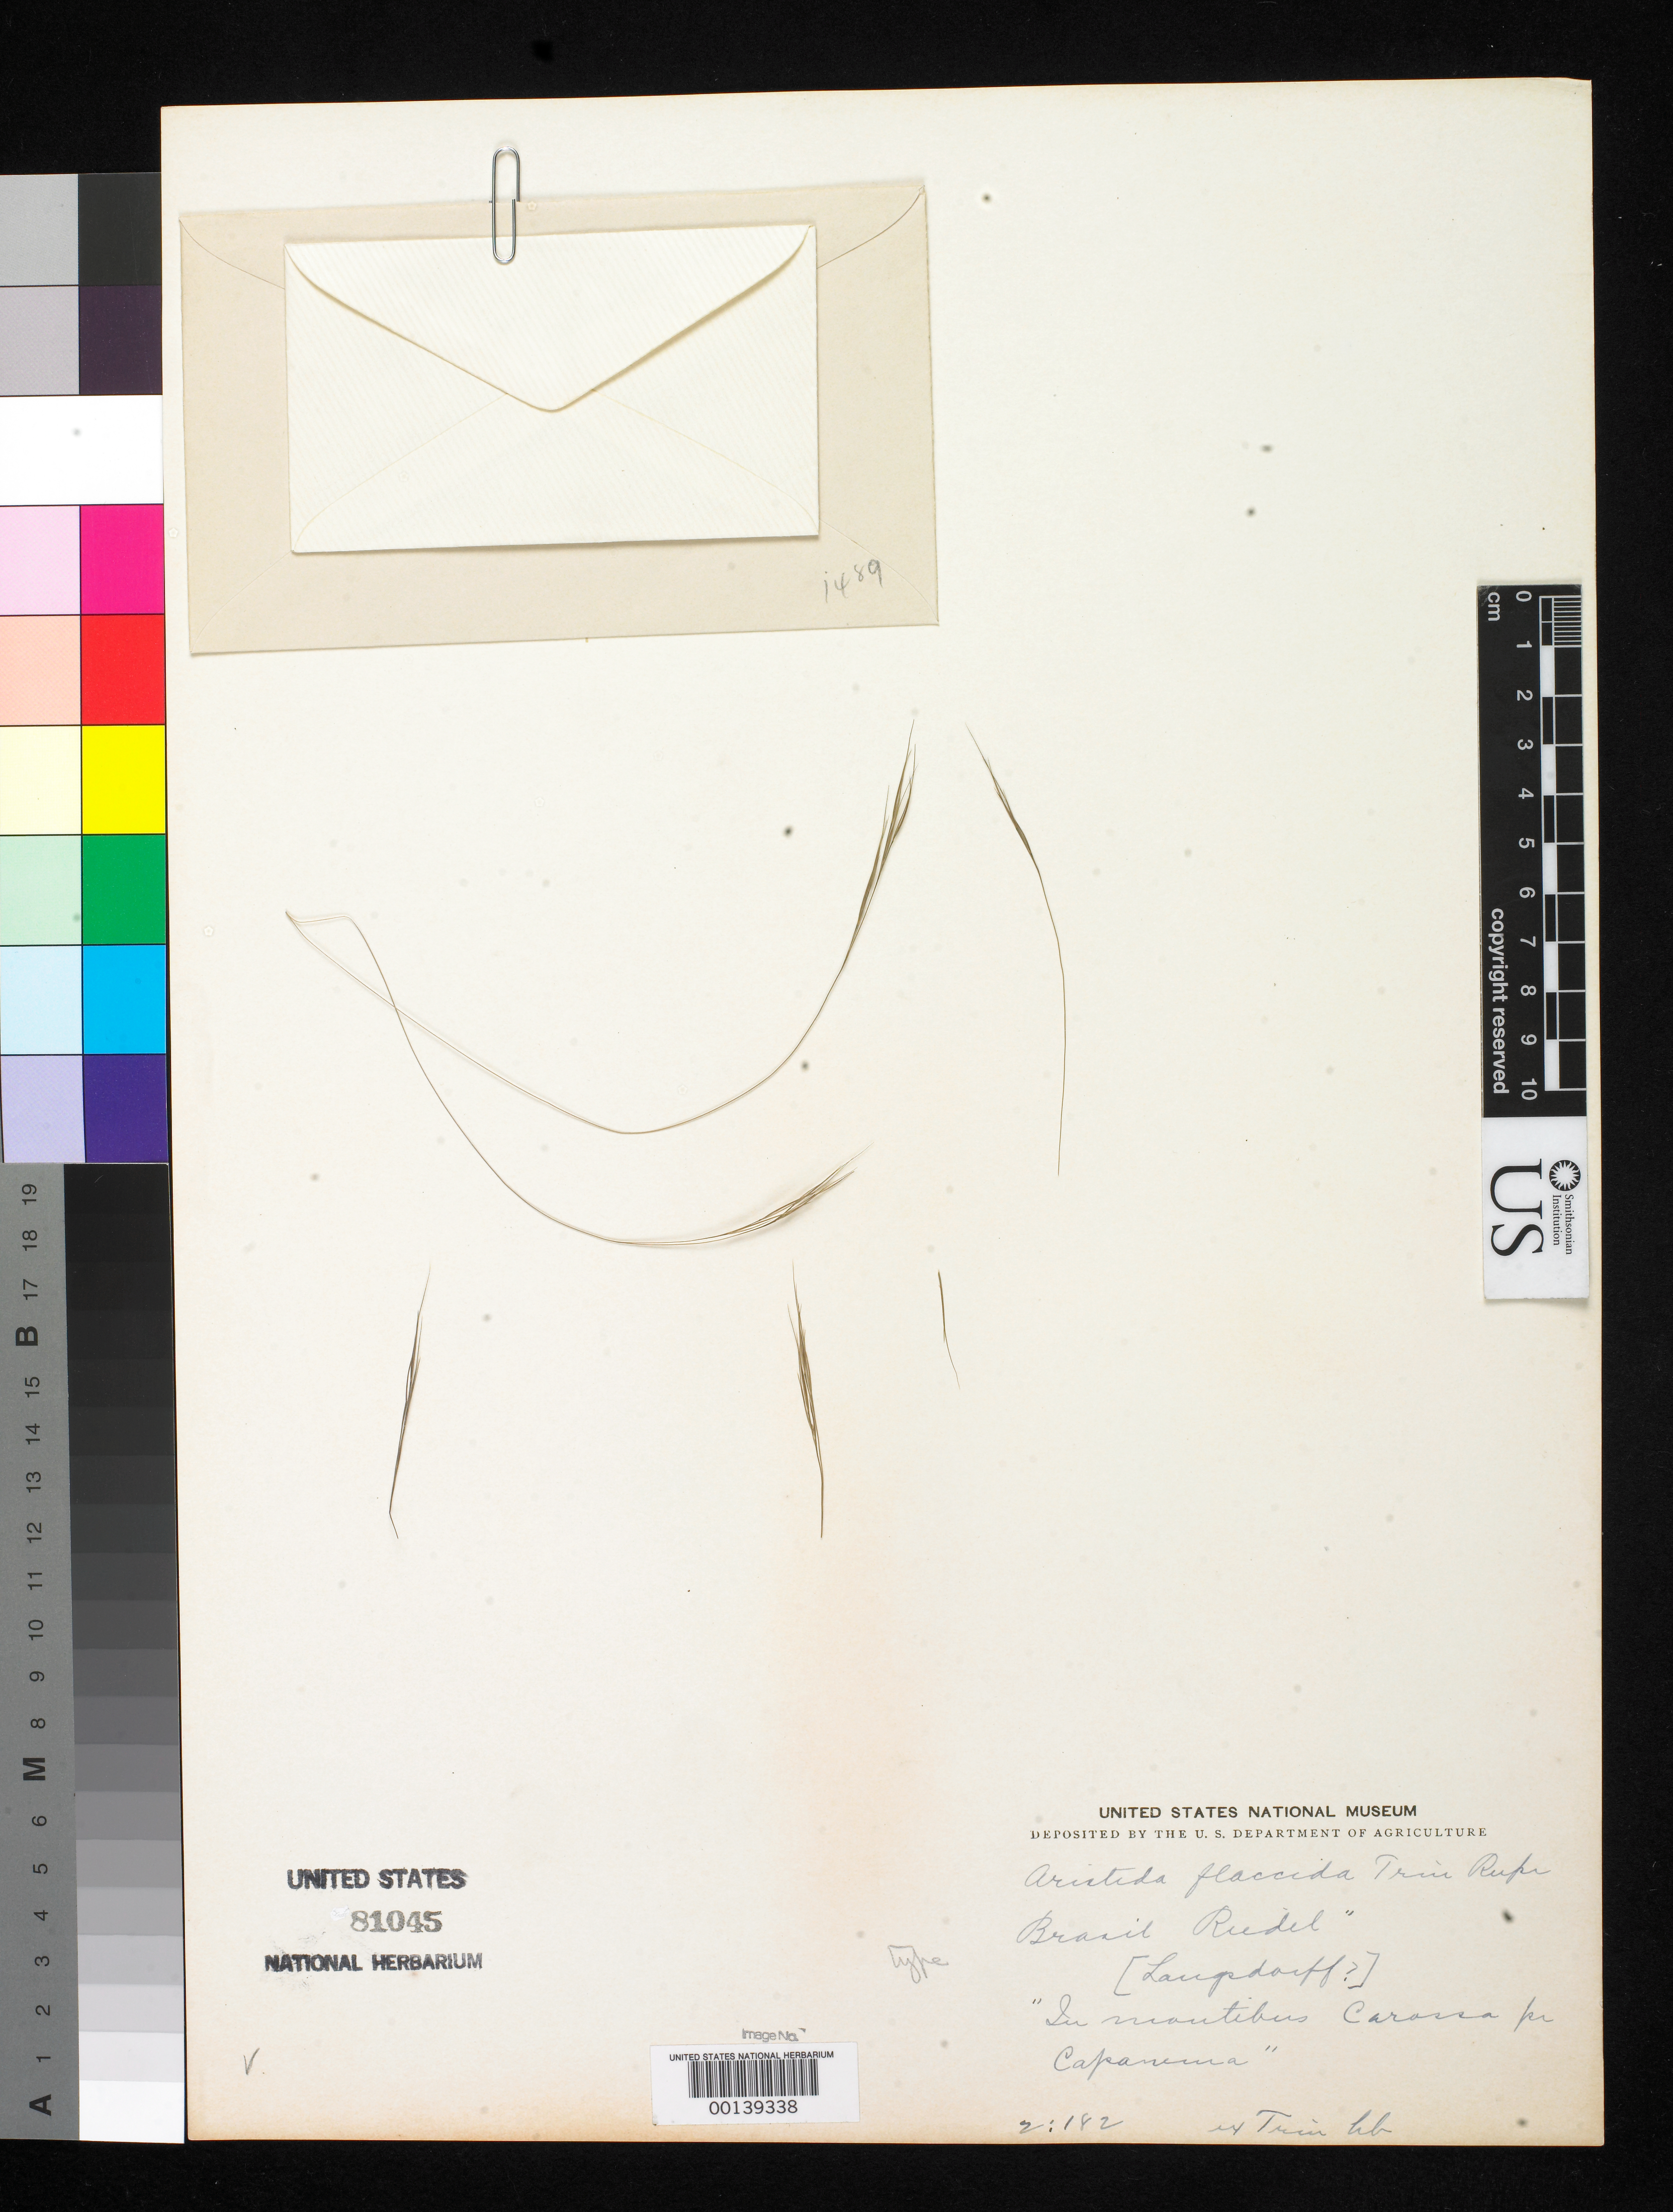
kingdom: Plantae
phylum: Tracheophyta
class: Liliopsida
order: Poales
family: Poaceae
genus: Aristida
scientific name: Aristida flaccida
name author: Trin. & Rupr.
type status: Type Fragment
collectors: L. Riedel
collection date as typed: Jan 1876 to -- Feb 1876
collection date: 1876-01/1876-02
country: Brazil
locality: In montibus Carossa prope Capanema.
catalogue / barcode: US 81045